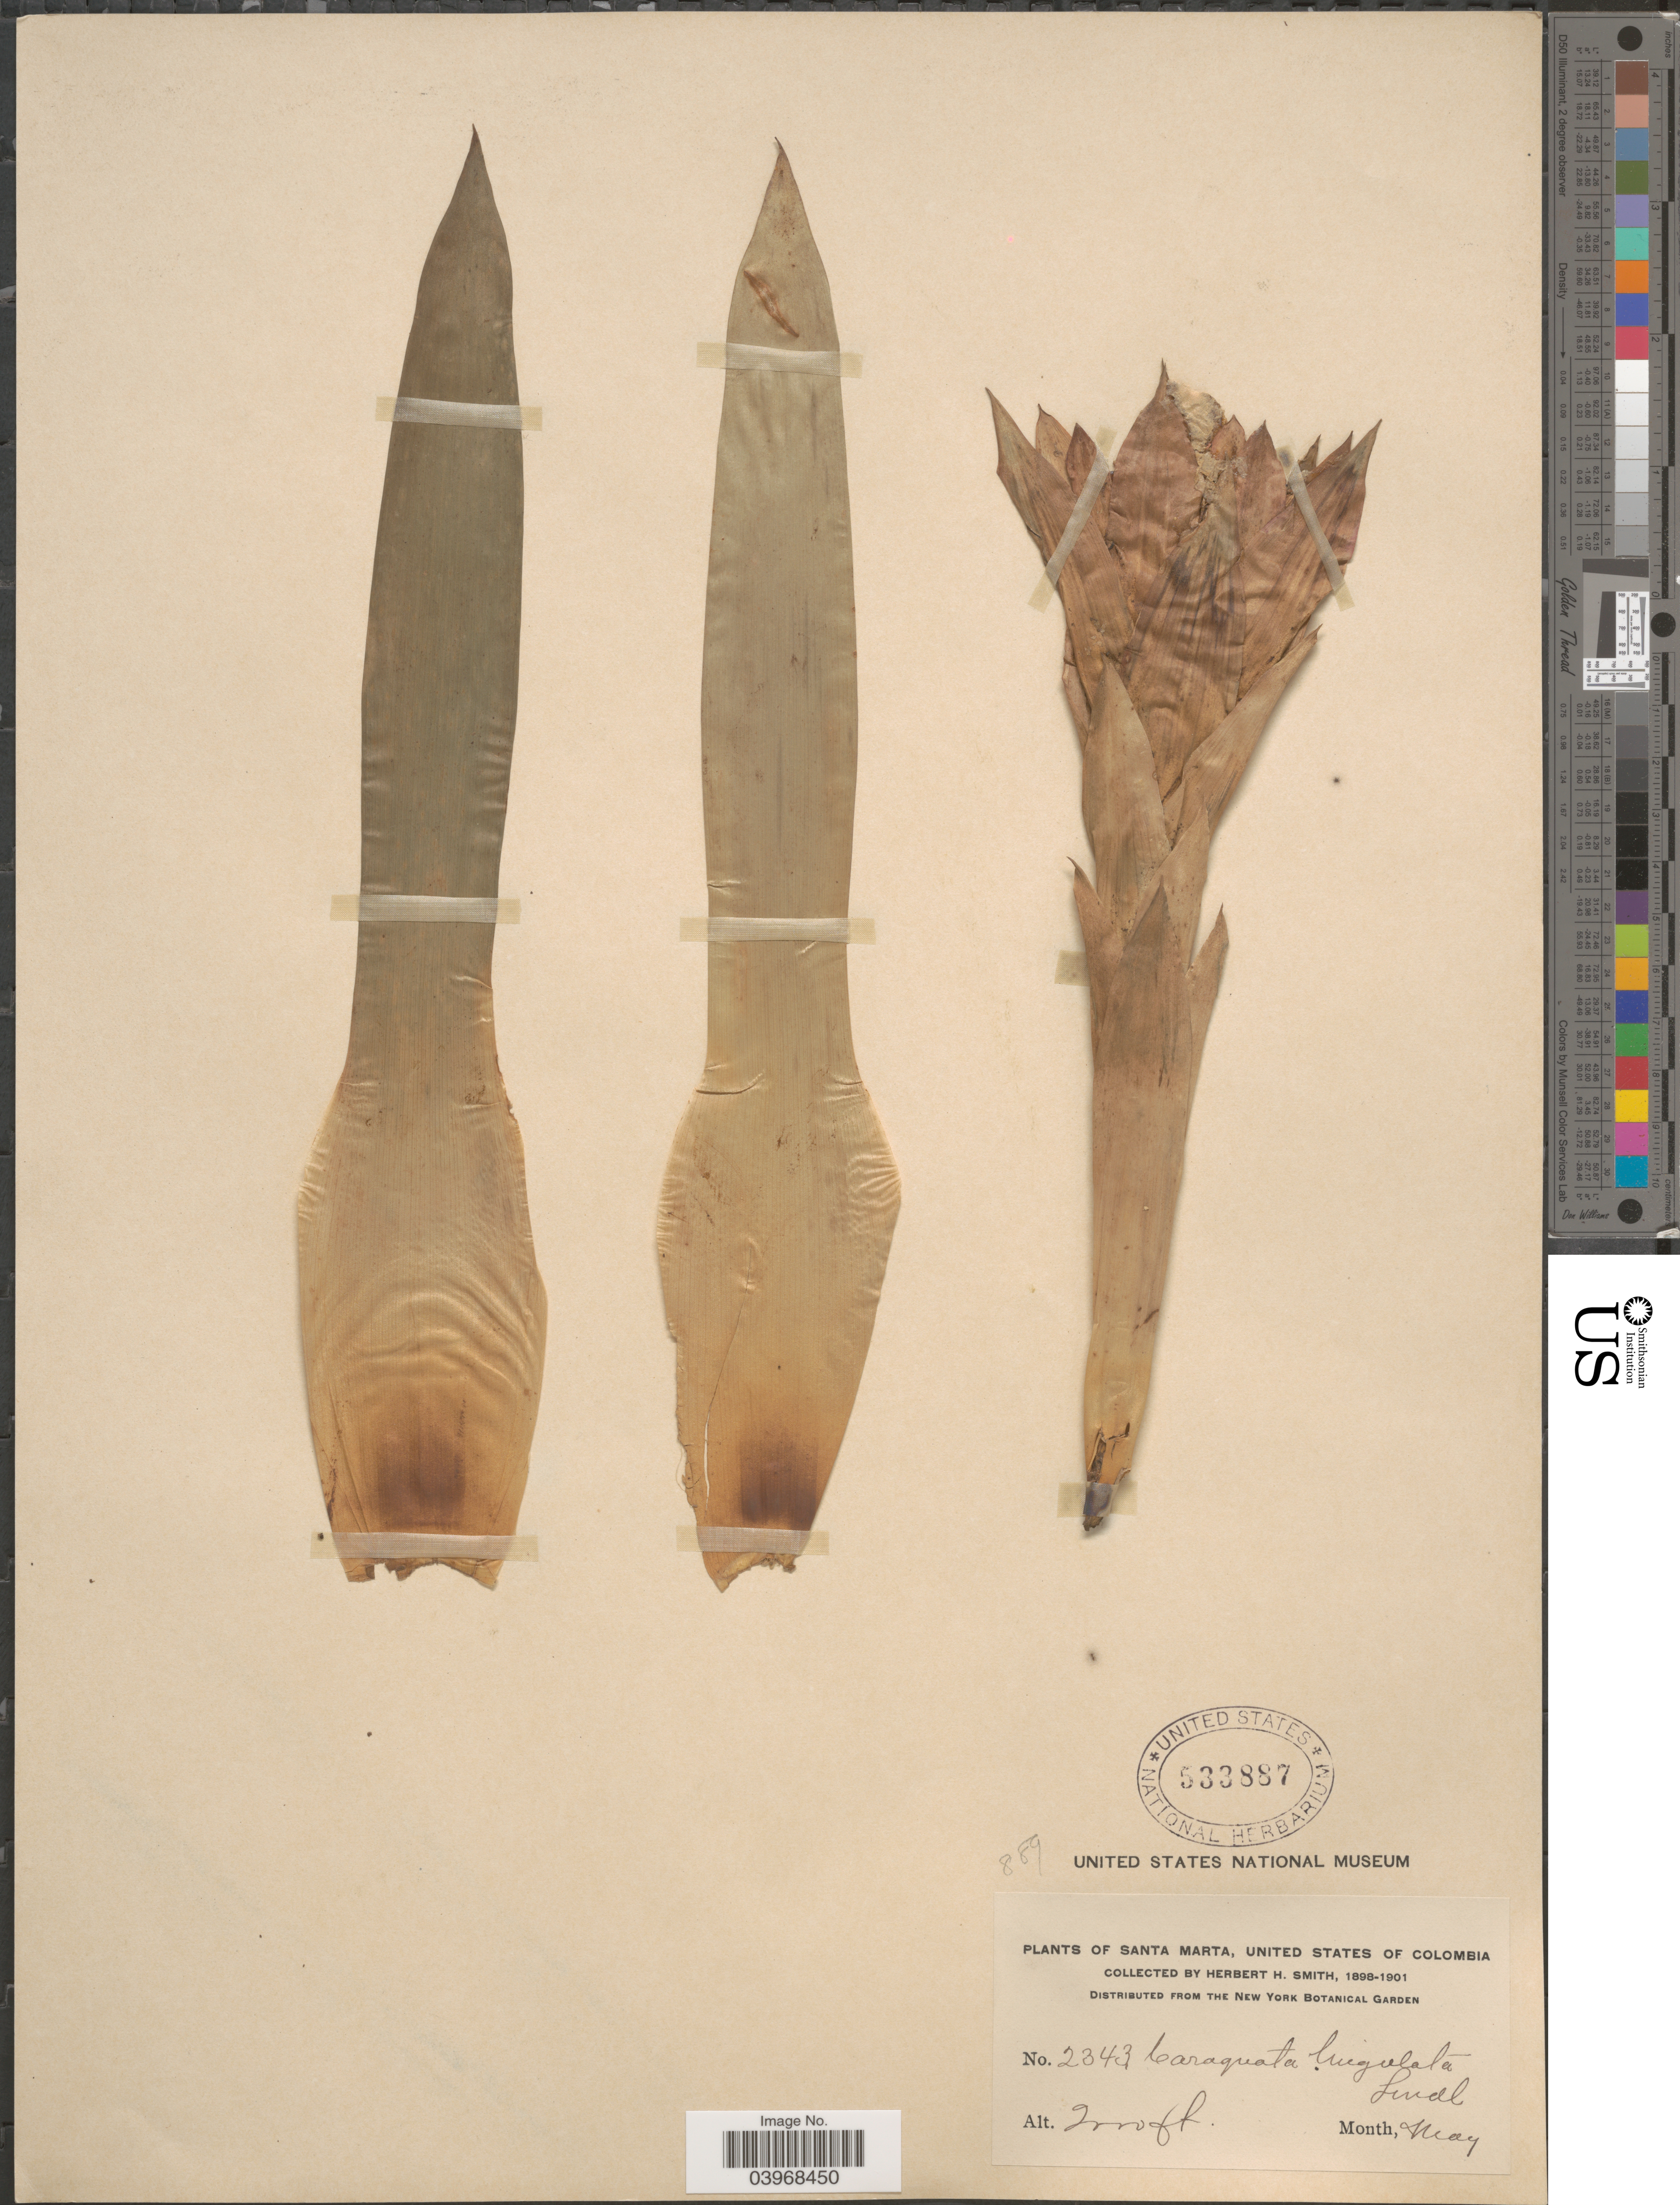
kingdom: Plantae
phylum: Tracheophyta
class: Liliopsida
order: Poales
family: Bromeliaceae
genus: Guzmania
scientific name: Guzmania lingulata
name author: (L.) Mez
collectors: Herbert H. Smith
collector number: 2343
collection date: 1898-05/1901-05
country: Colombia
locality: Santa Marta, United States of Colombia.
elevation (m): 610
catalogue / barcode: US 533887